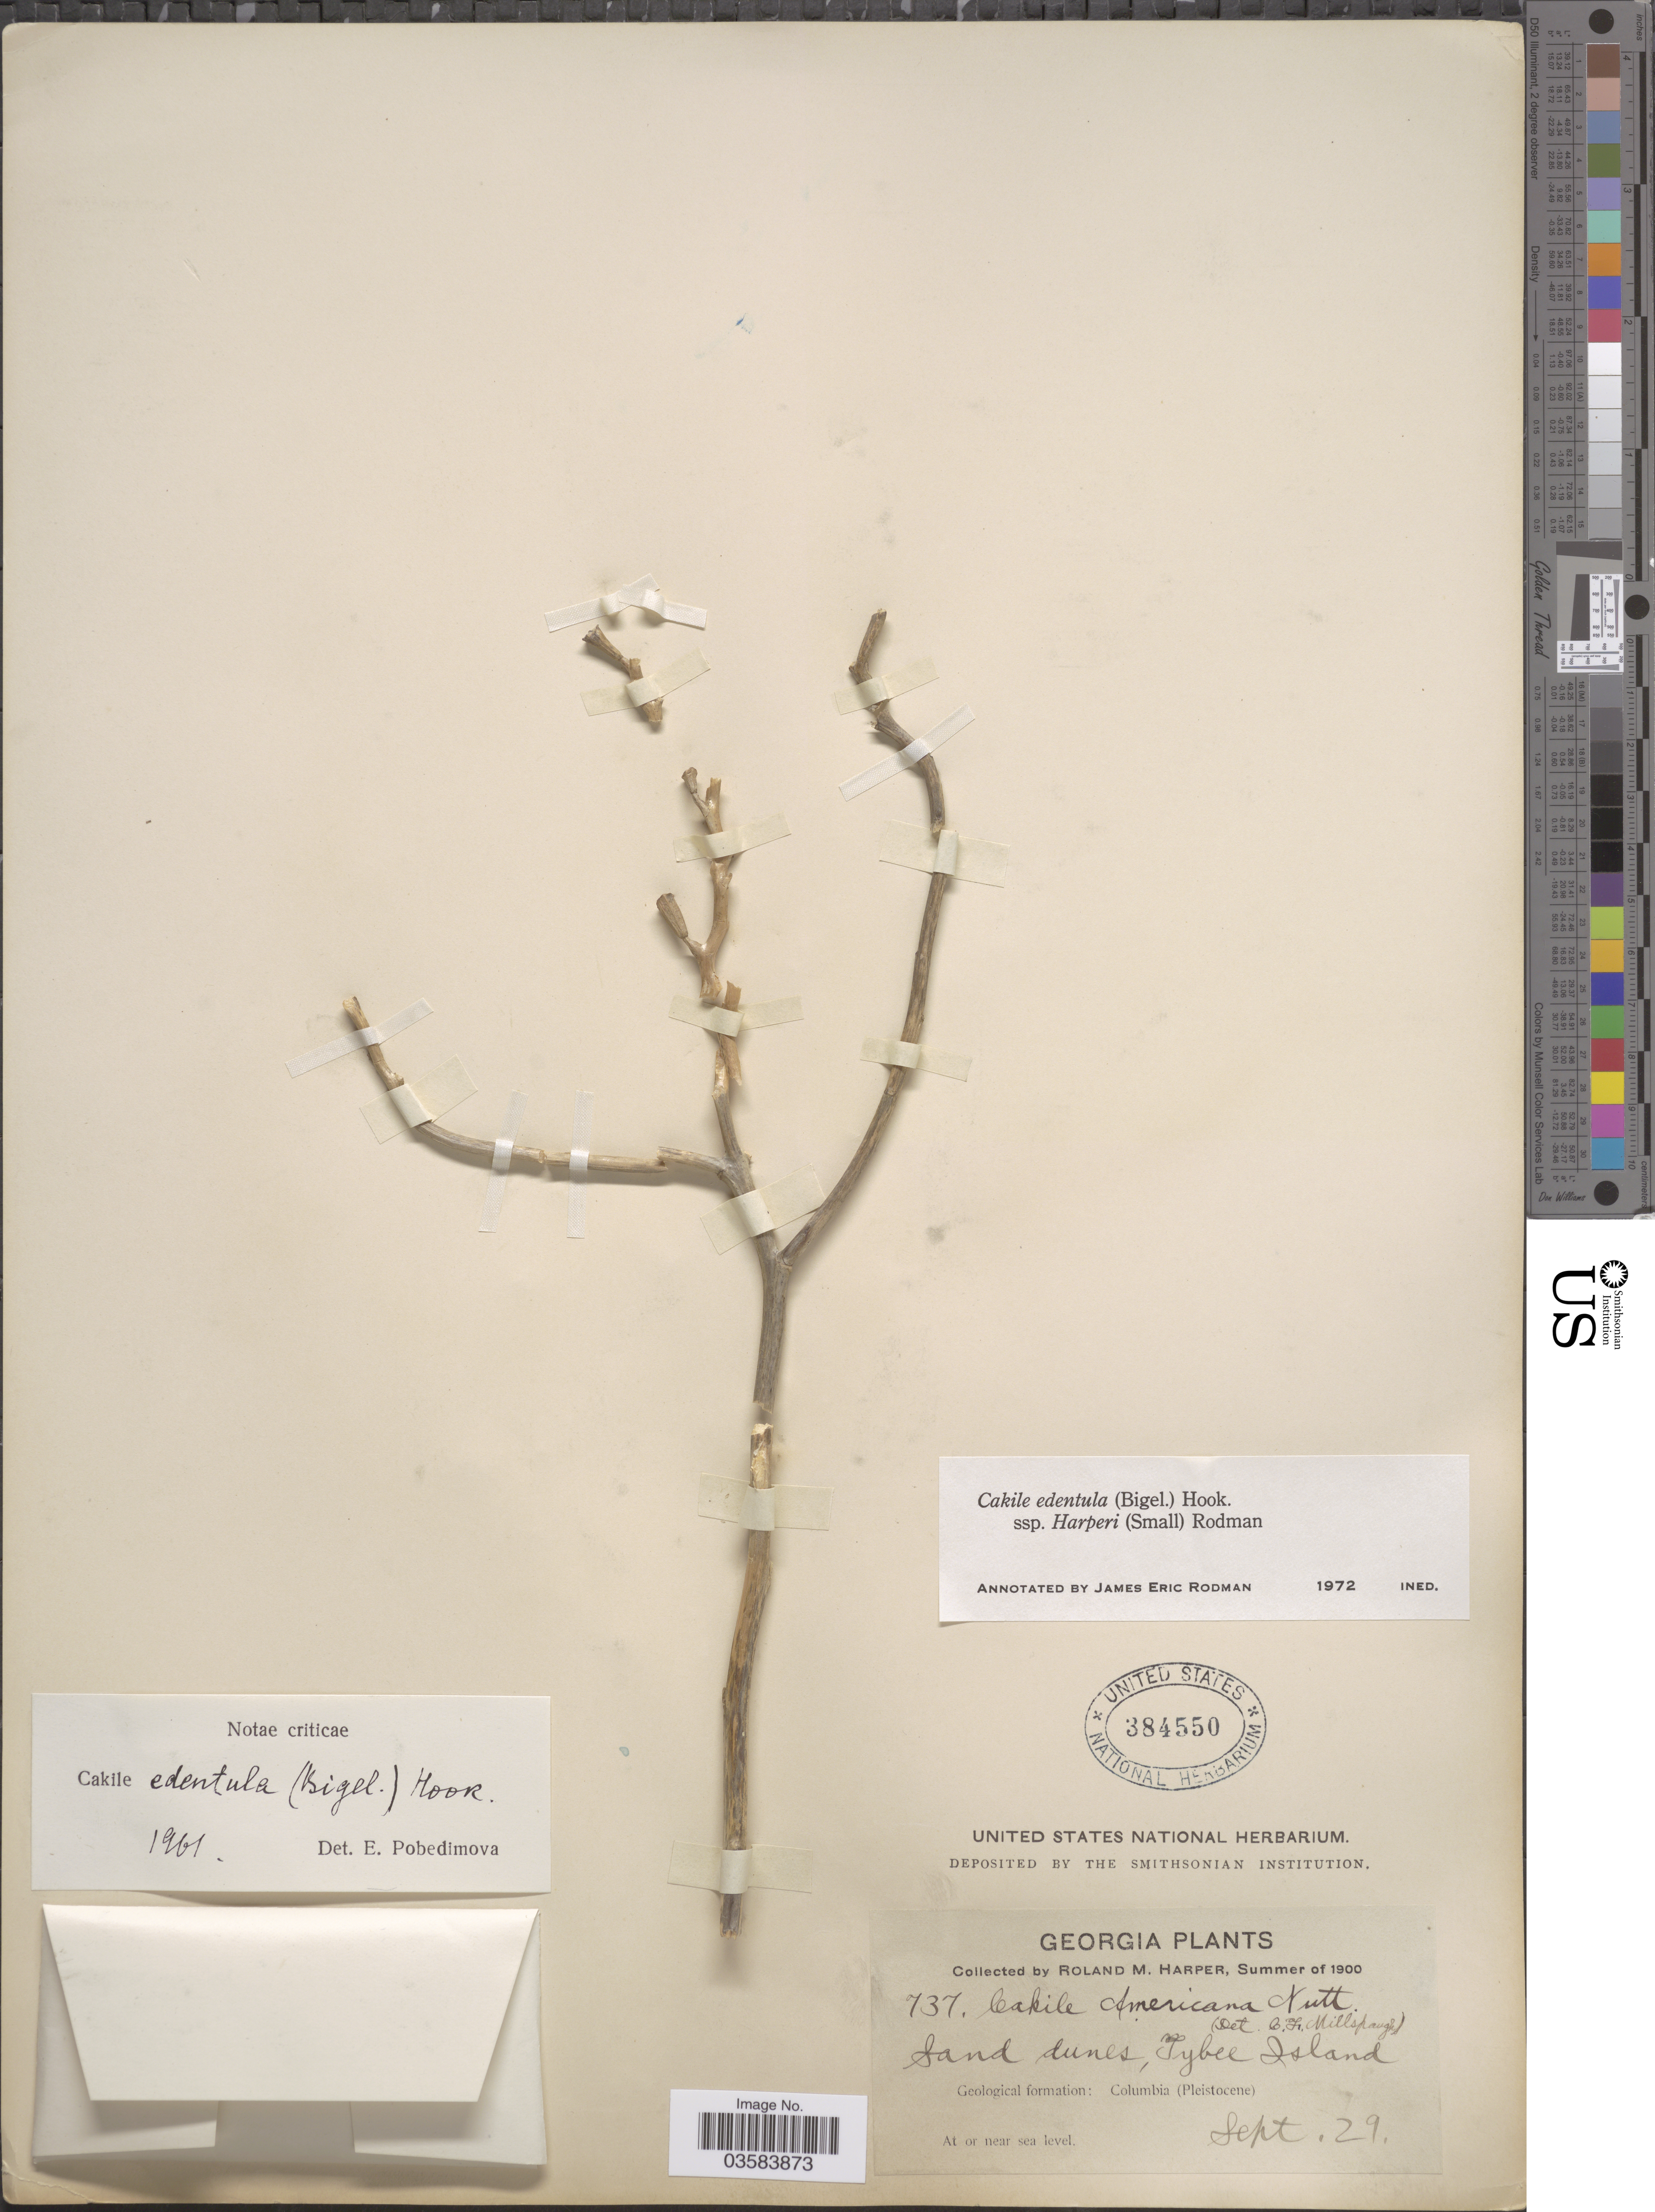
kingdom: Plantae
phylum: Tracheophyta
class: Magnoliopsida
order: Brassicales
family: Brassicaceae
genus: Cakile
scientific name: Cakile edentula subsp. harperi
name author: (Small) Rodman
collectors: R. M. Harper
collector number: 737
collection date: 1900-09-29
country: United States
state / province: Georgia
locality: Sand dunes, Tybee Island.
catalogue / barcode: US 384550